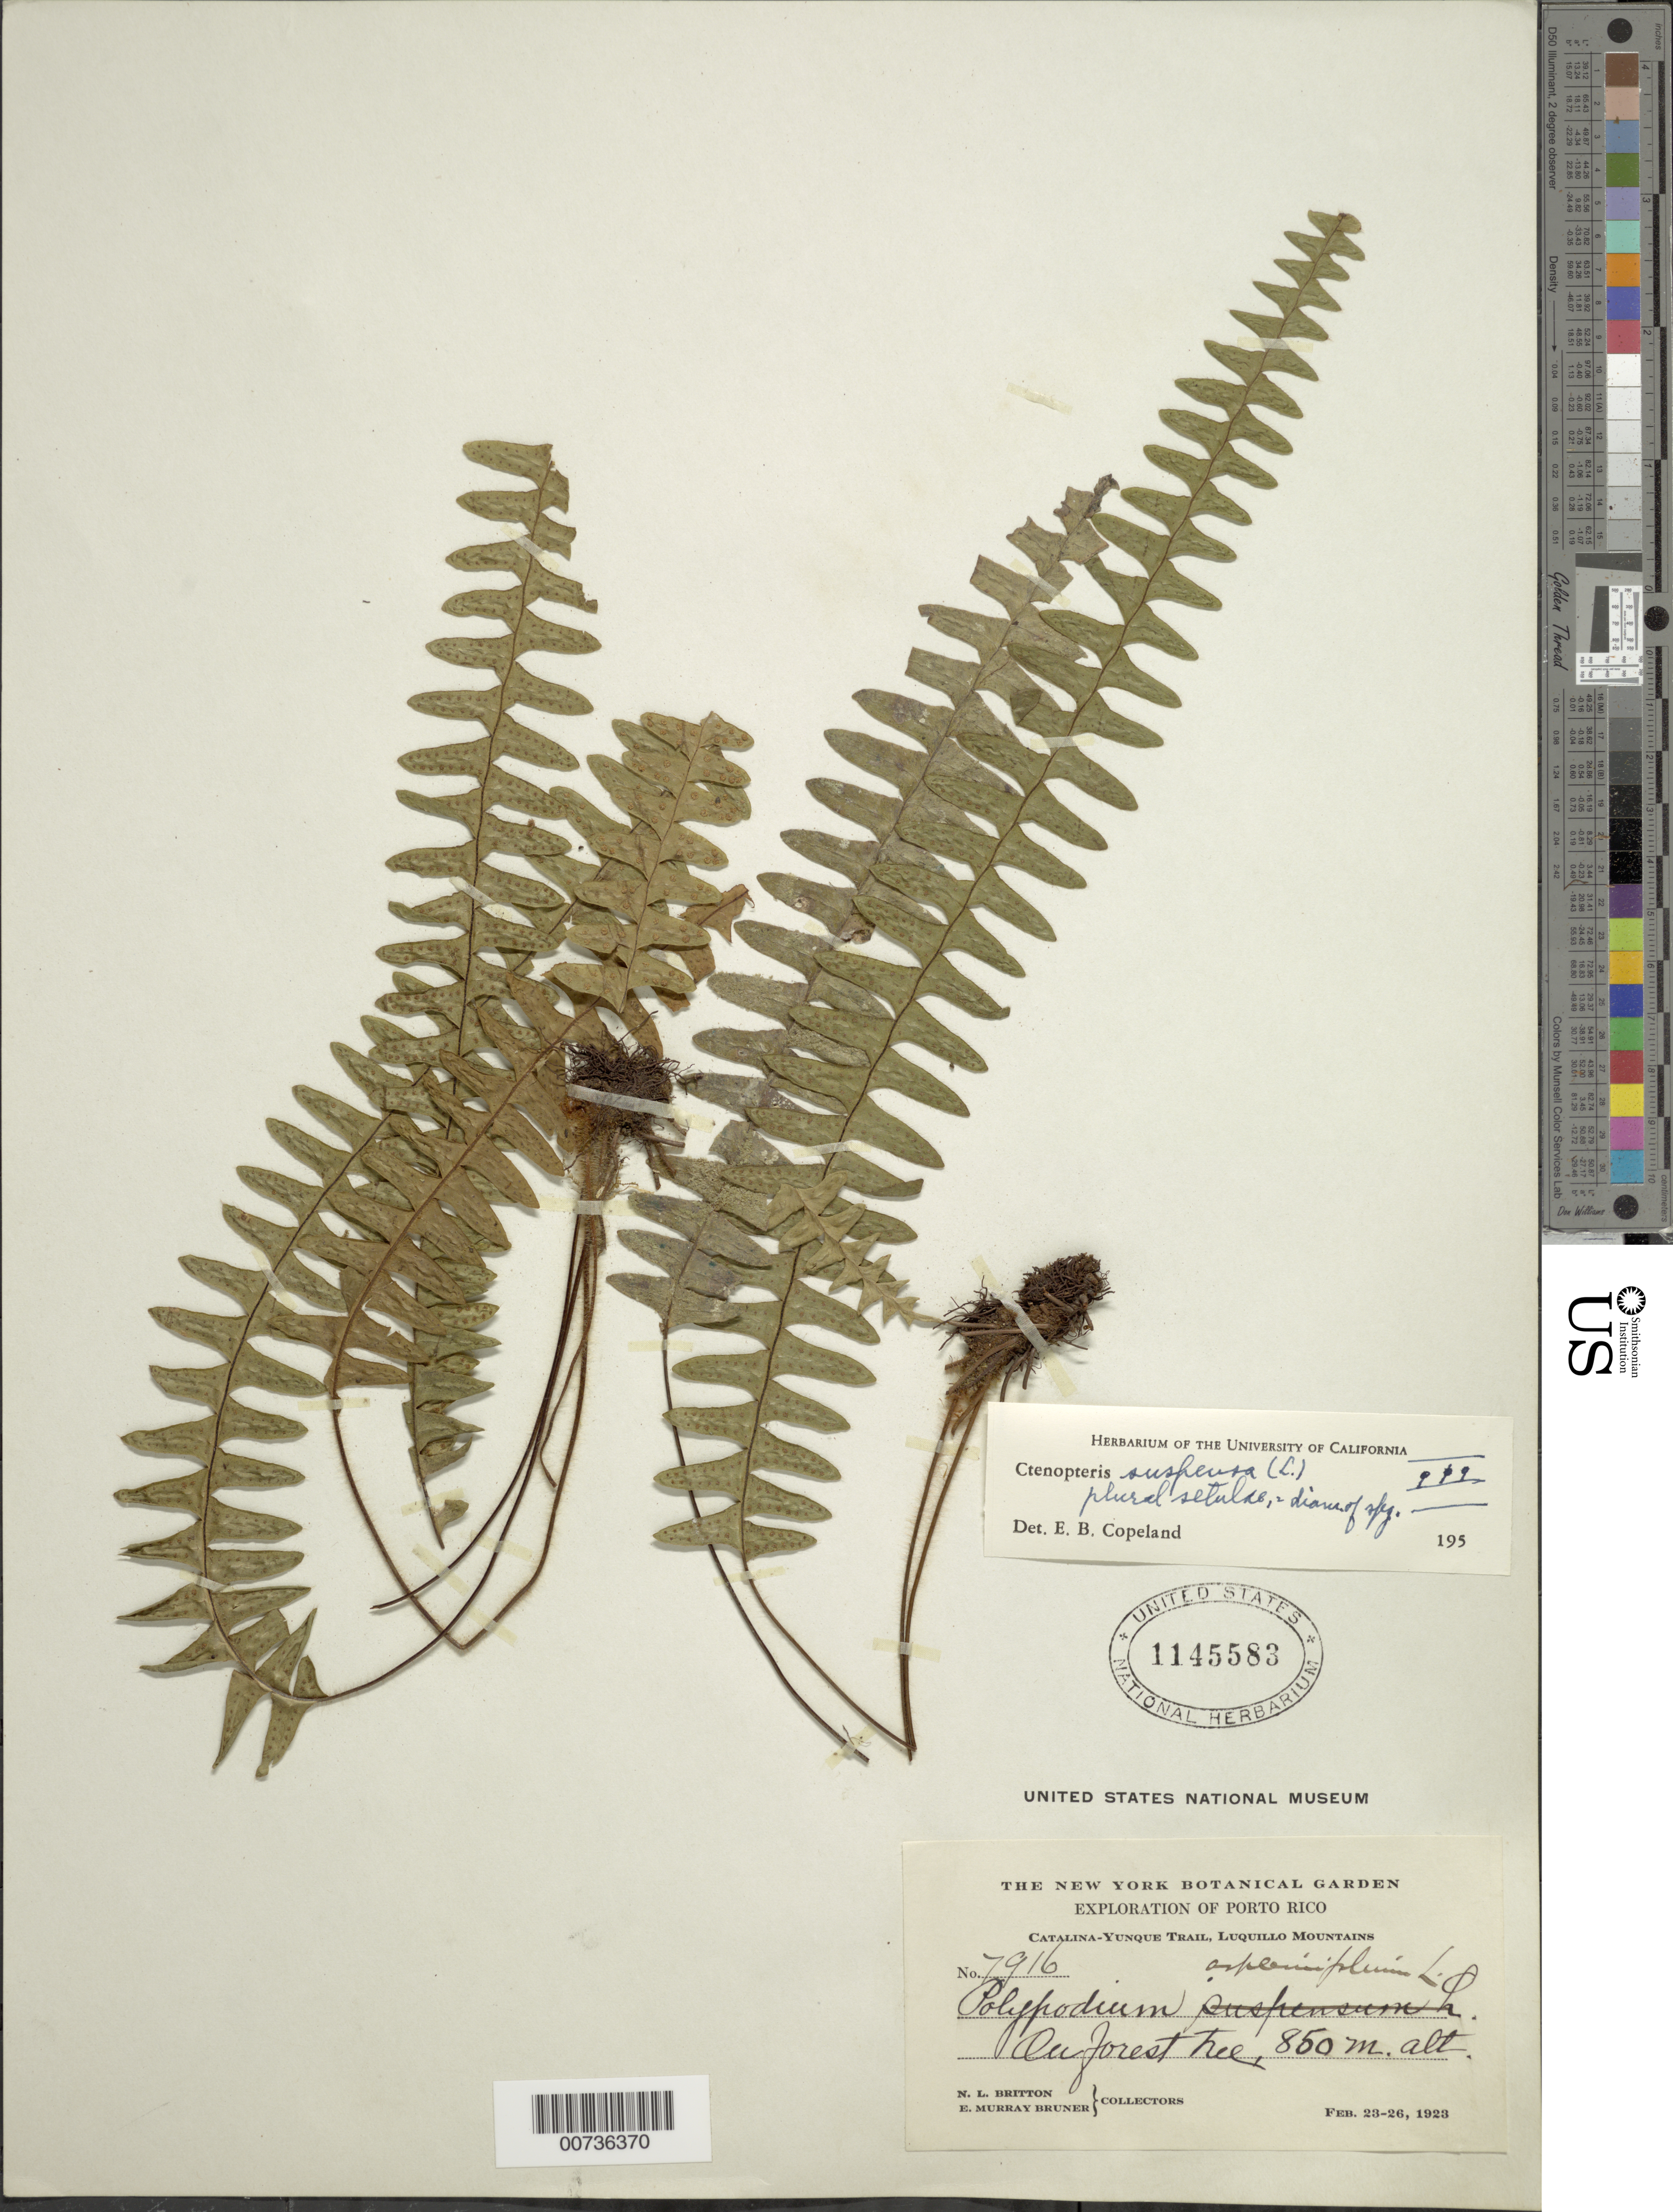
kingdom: Plantae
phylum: Tracheophyta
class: Polypodiopsida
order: Polypodiales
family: Polypodiaceae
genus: Terpsichore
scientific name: Terpsichore asplenifolia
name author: (L.) A.R. Sm.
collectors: N. Britton & E. Bruner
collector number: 7916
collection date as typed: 23 Feb 1923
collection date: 1923-02-23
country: Puerto Rico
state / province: Luquillo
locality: Catalina-Yunque trail, Luquillo Mountains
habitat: On forest tree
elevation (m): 850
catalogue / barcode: US 1145583